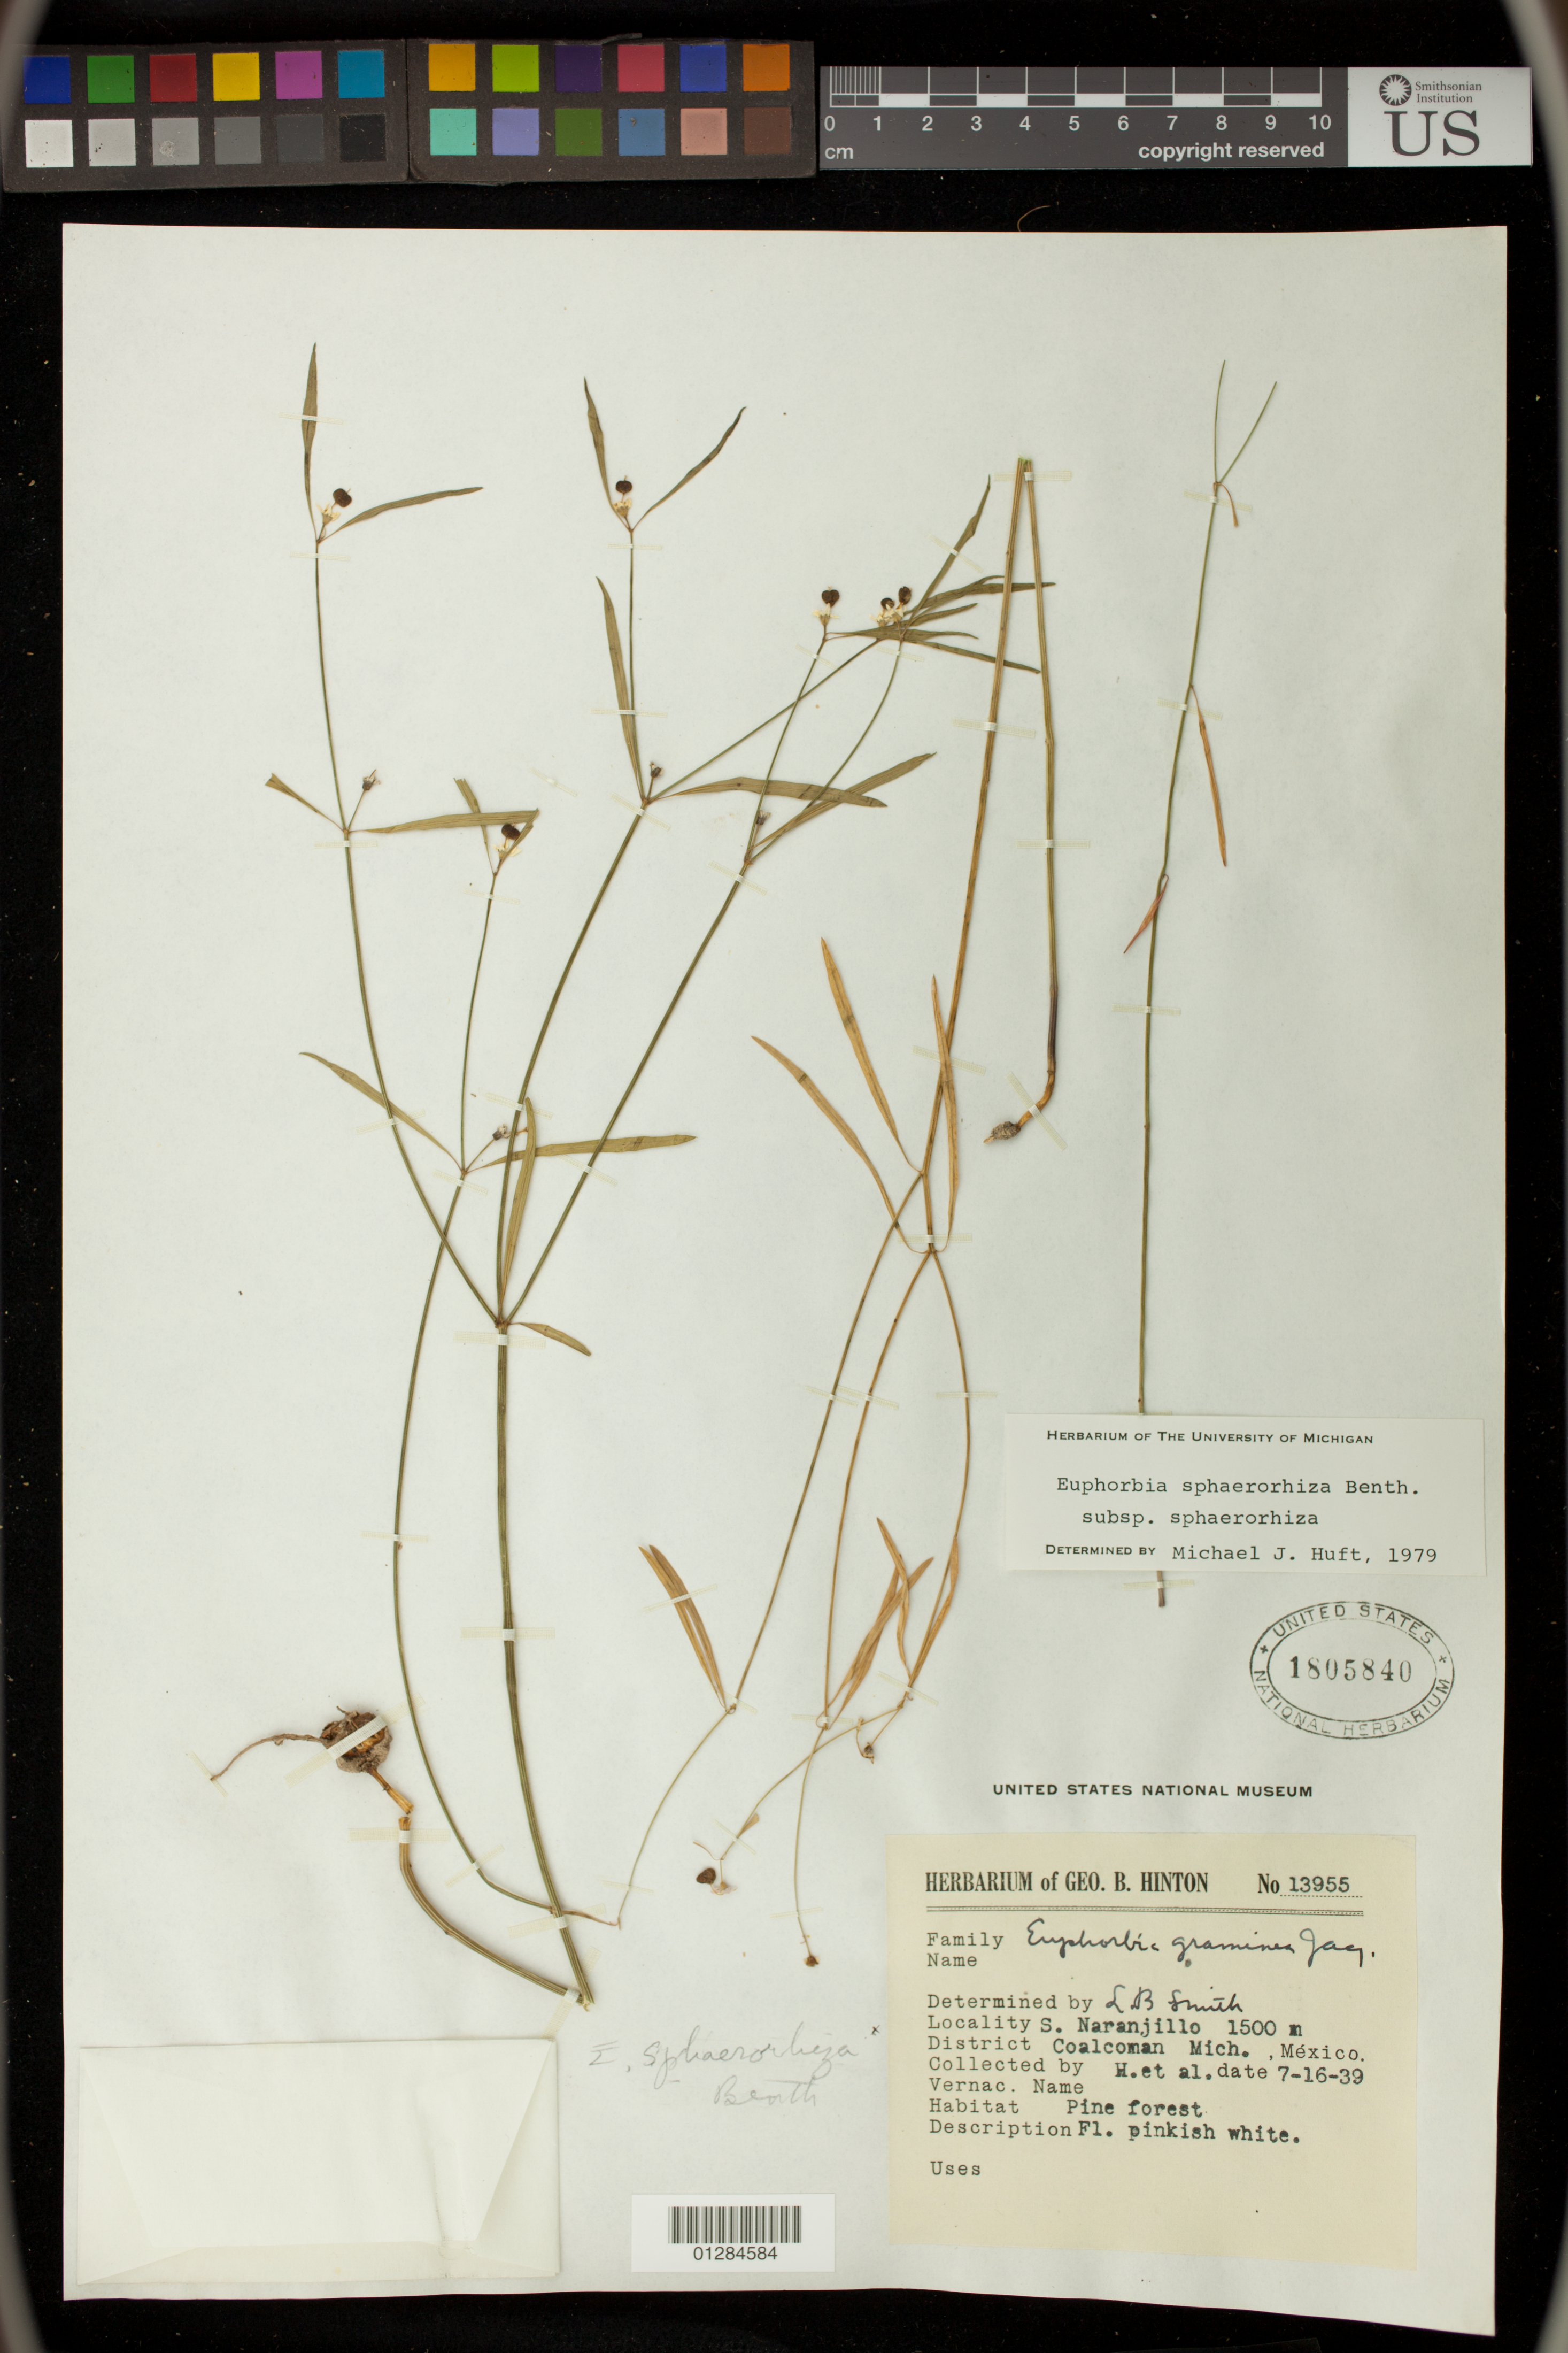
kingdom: Plantae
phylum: Tracheophyta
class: Magnoliopsida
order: Malpighiales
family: Euphorbiaceae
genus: Euphorbia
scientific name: Euphorbia sphaerorhiza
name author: Benth.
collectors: L. Smith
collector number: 15763?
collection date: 1939-07-16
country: Mexico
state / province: Michoacán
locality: Naranjillo, Coalcoman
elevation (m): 1500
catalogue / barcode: US 1806840